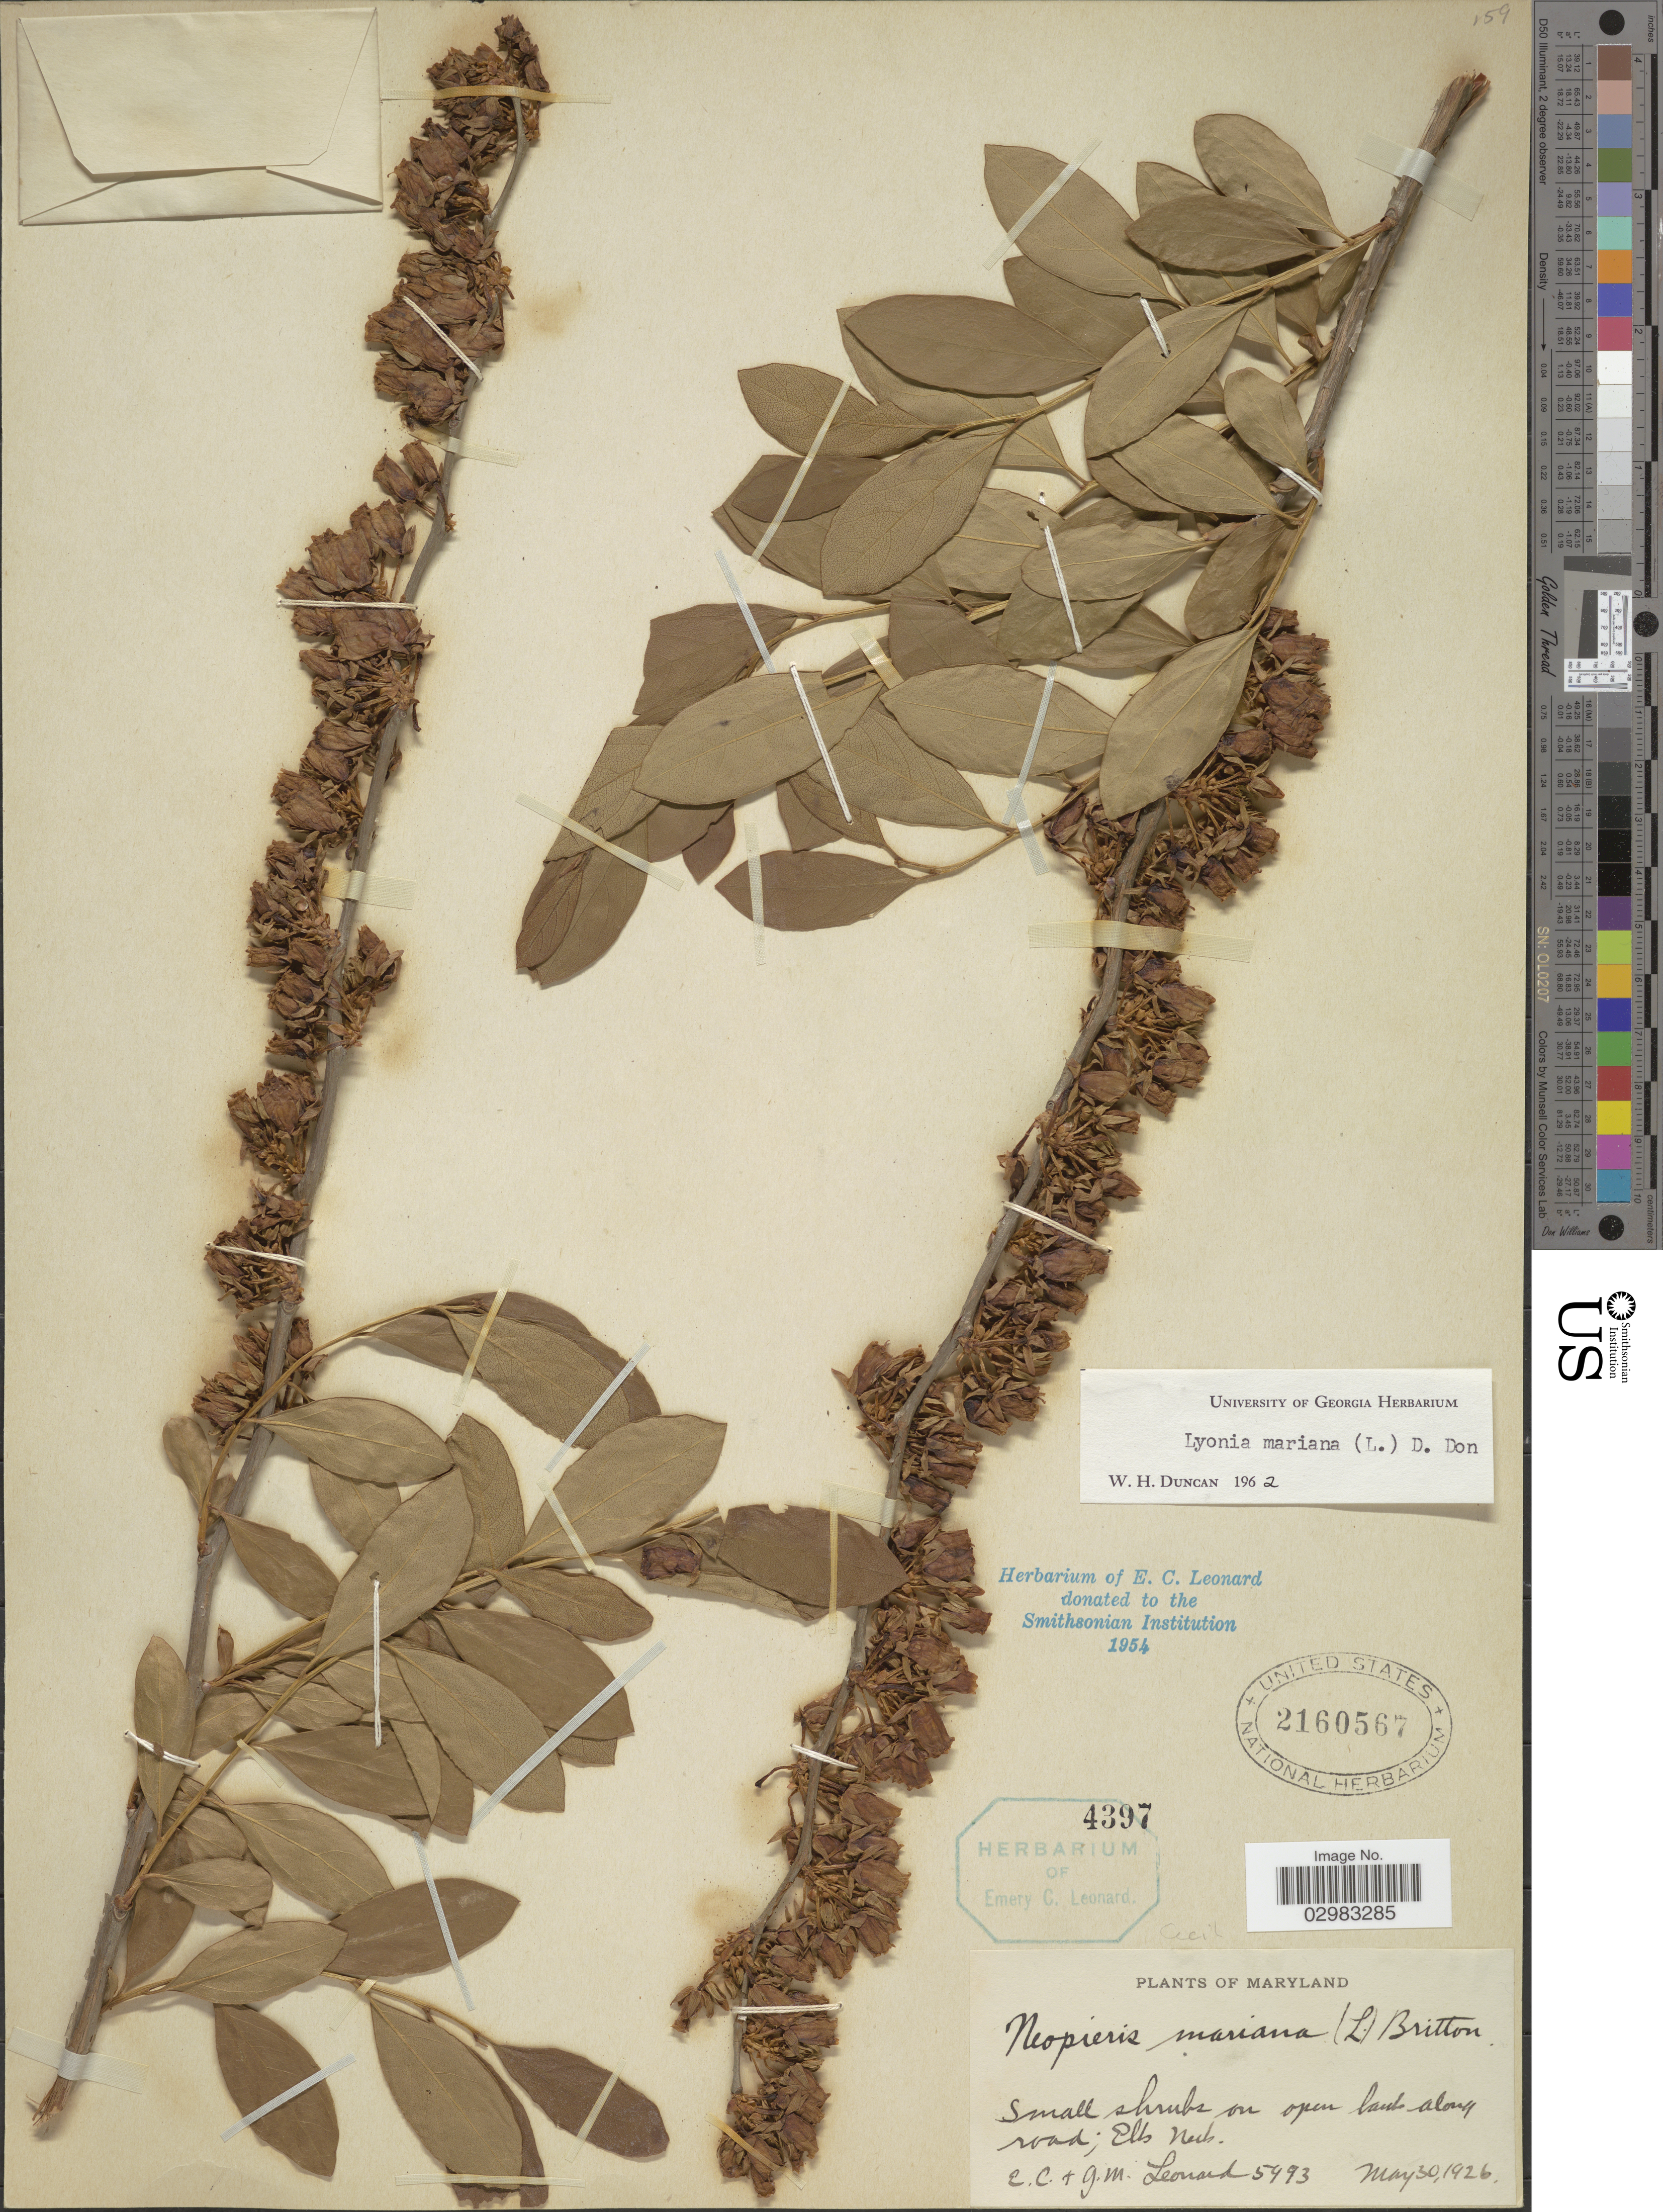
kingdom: Plantae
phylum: Tracheophyta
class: Magnoliopsida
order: Ericales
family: Ericaceae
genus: Lyonia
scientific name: Lyonia mariana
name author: (L.) D. Don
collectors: E. C. Leonard & G. M. Leonard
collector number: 5493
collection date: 1926-05-30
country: United States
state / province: Maryland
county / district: Cecil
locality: Along road; Elk Neck.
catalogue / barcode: US 2160567